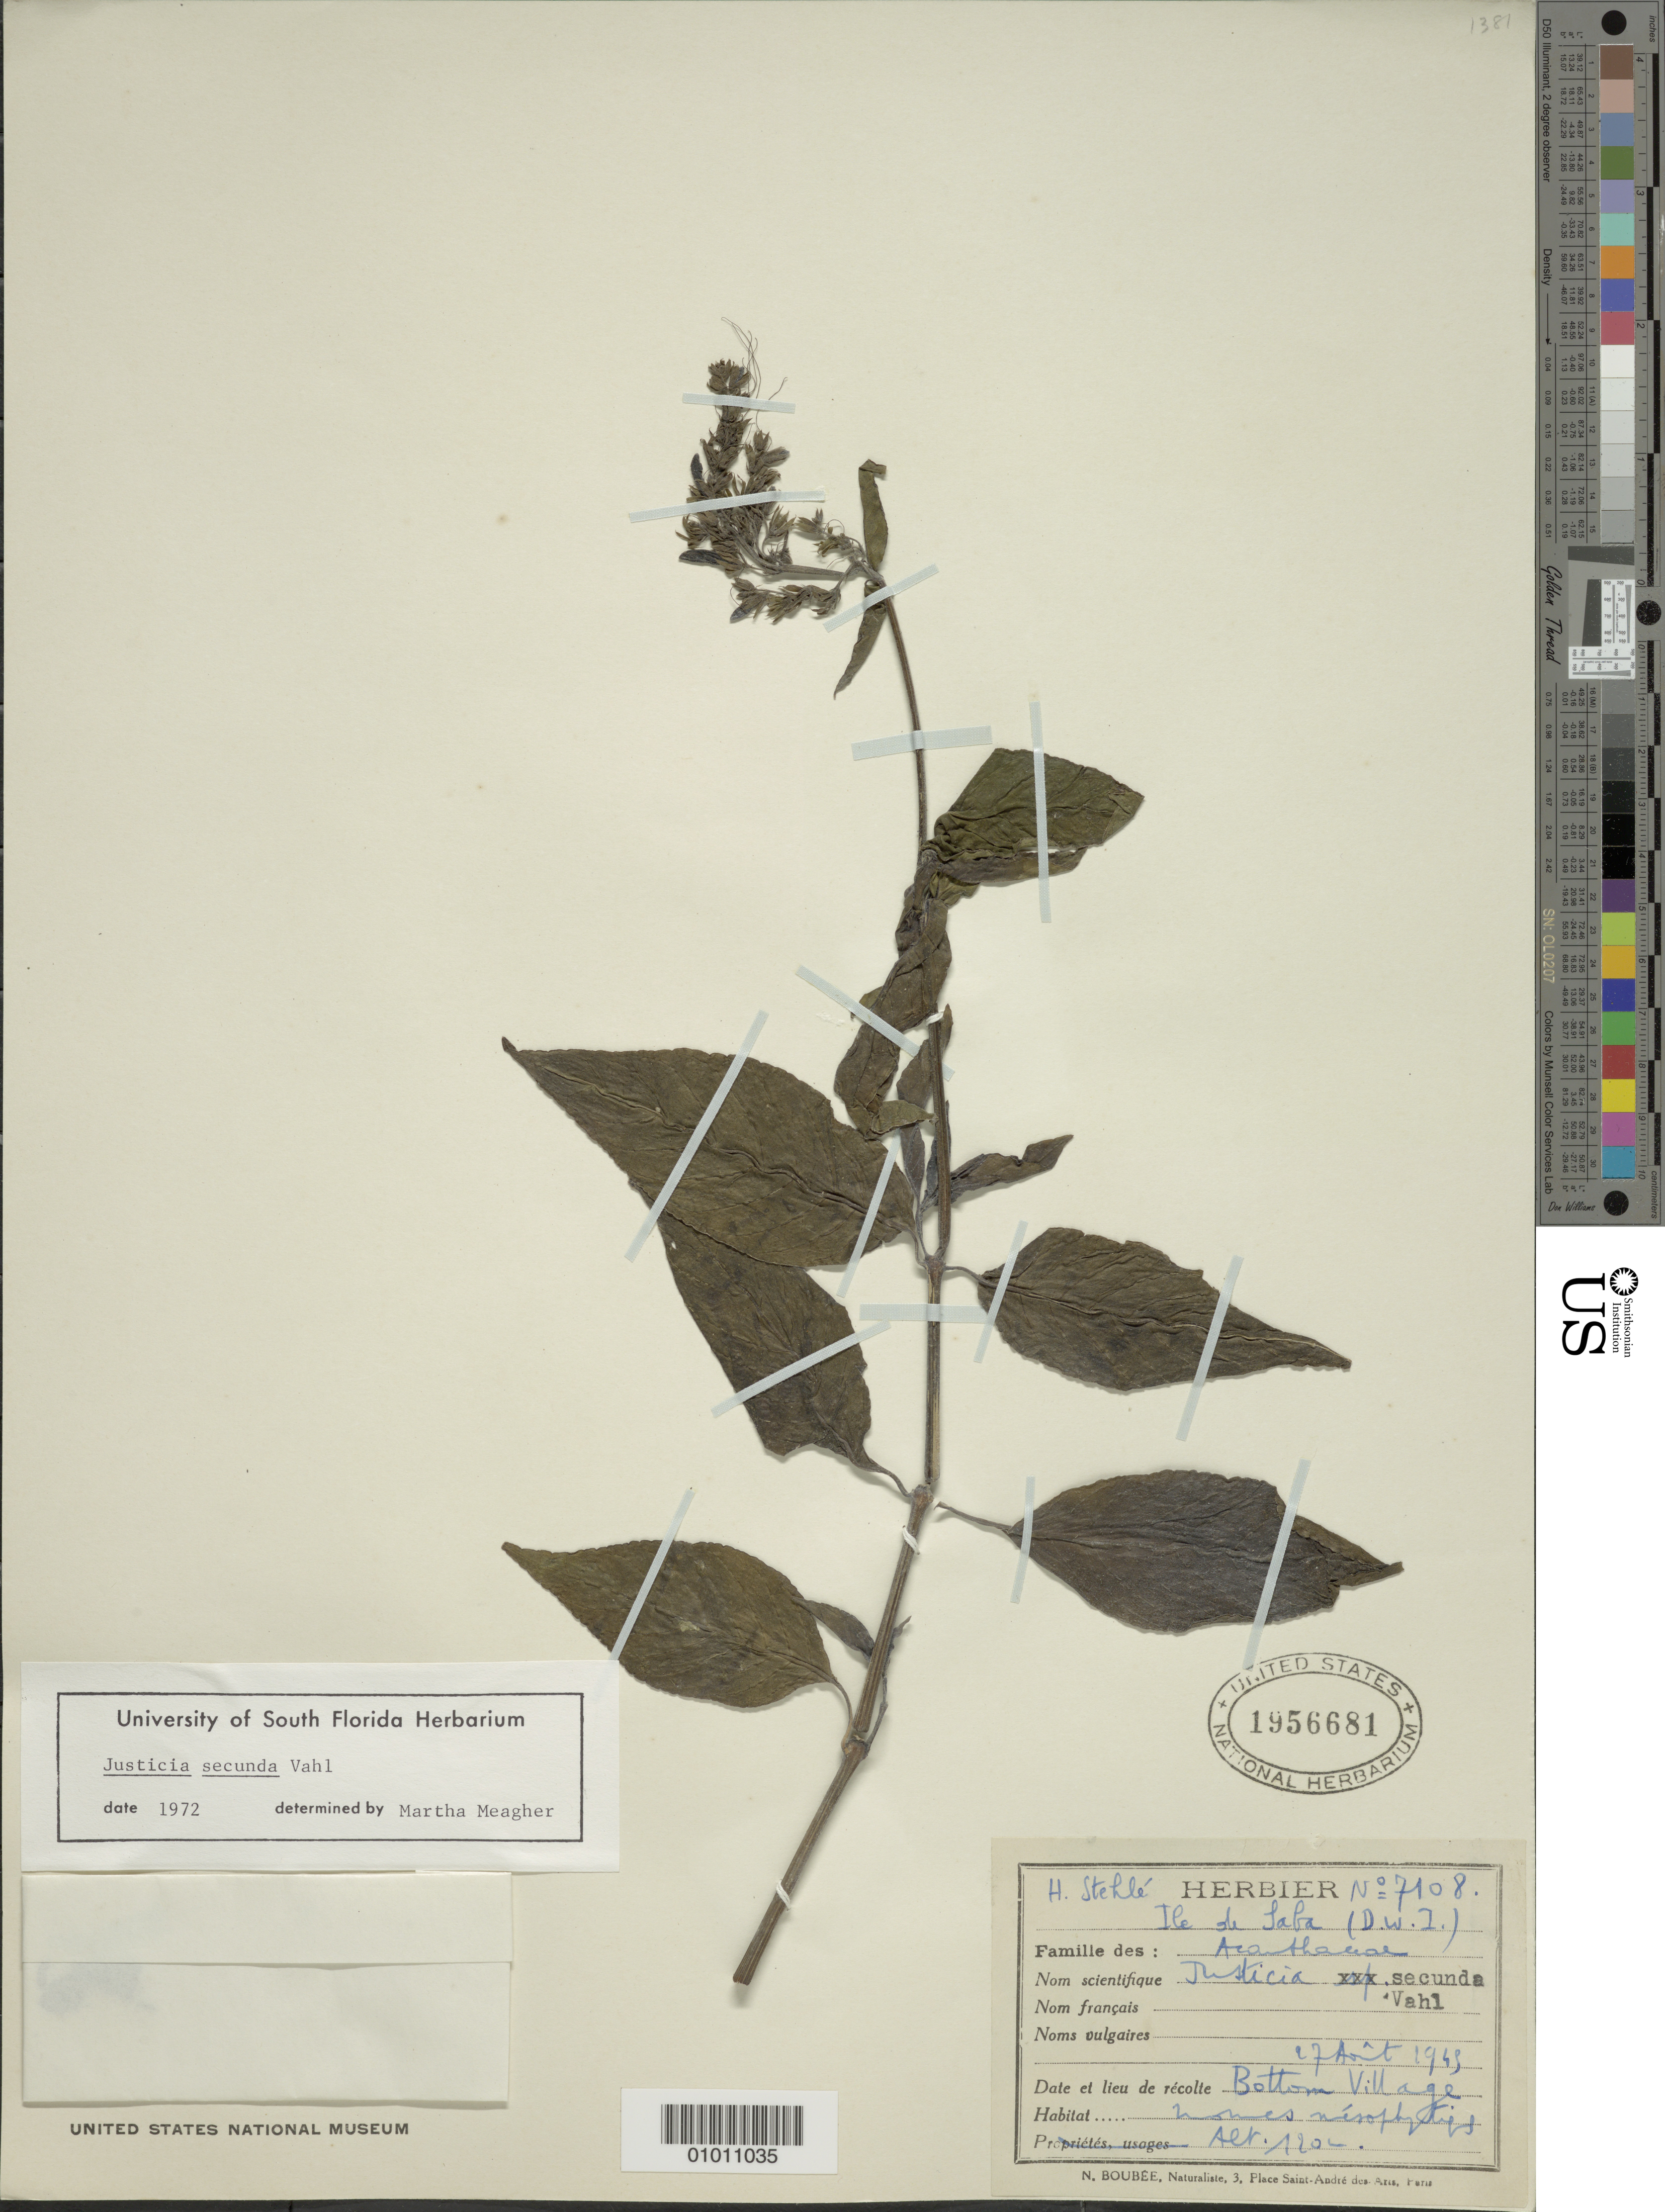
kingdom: Plantae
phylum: Tracheophyta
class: Magnoliopsida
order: Lamiales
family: Acanthaceae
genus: Justicia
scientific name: Justicia secunda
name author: Vahl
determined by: Meagher, M.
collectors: H. Stehlé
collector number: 7108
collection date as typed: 27 Aug 1945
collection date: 1945-08-27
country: Netherlands Antilles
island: Saba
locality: Bottom Village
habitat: Mornes mésophytiques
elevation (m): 120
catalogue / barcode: US 1956681